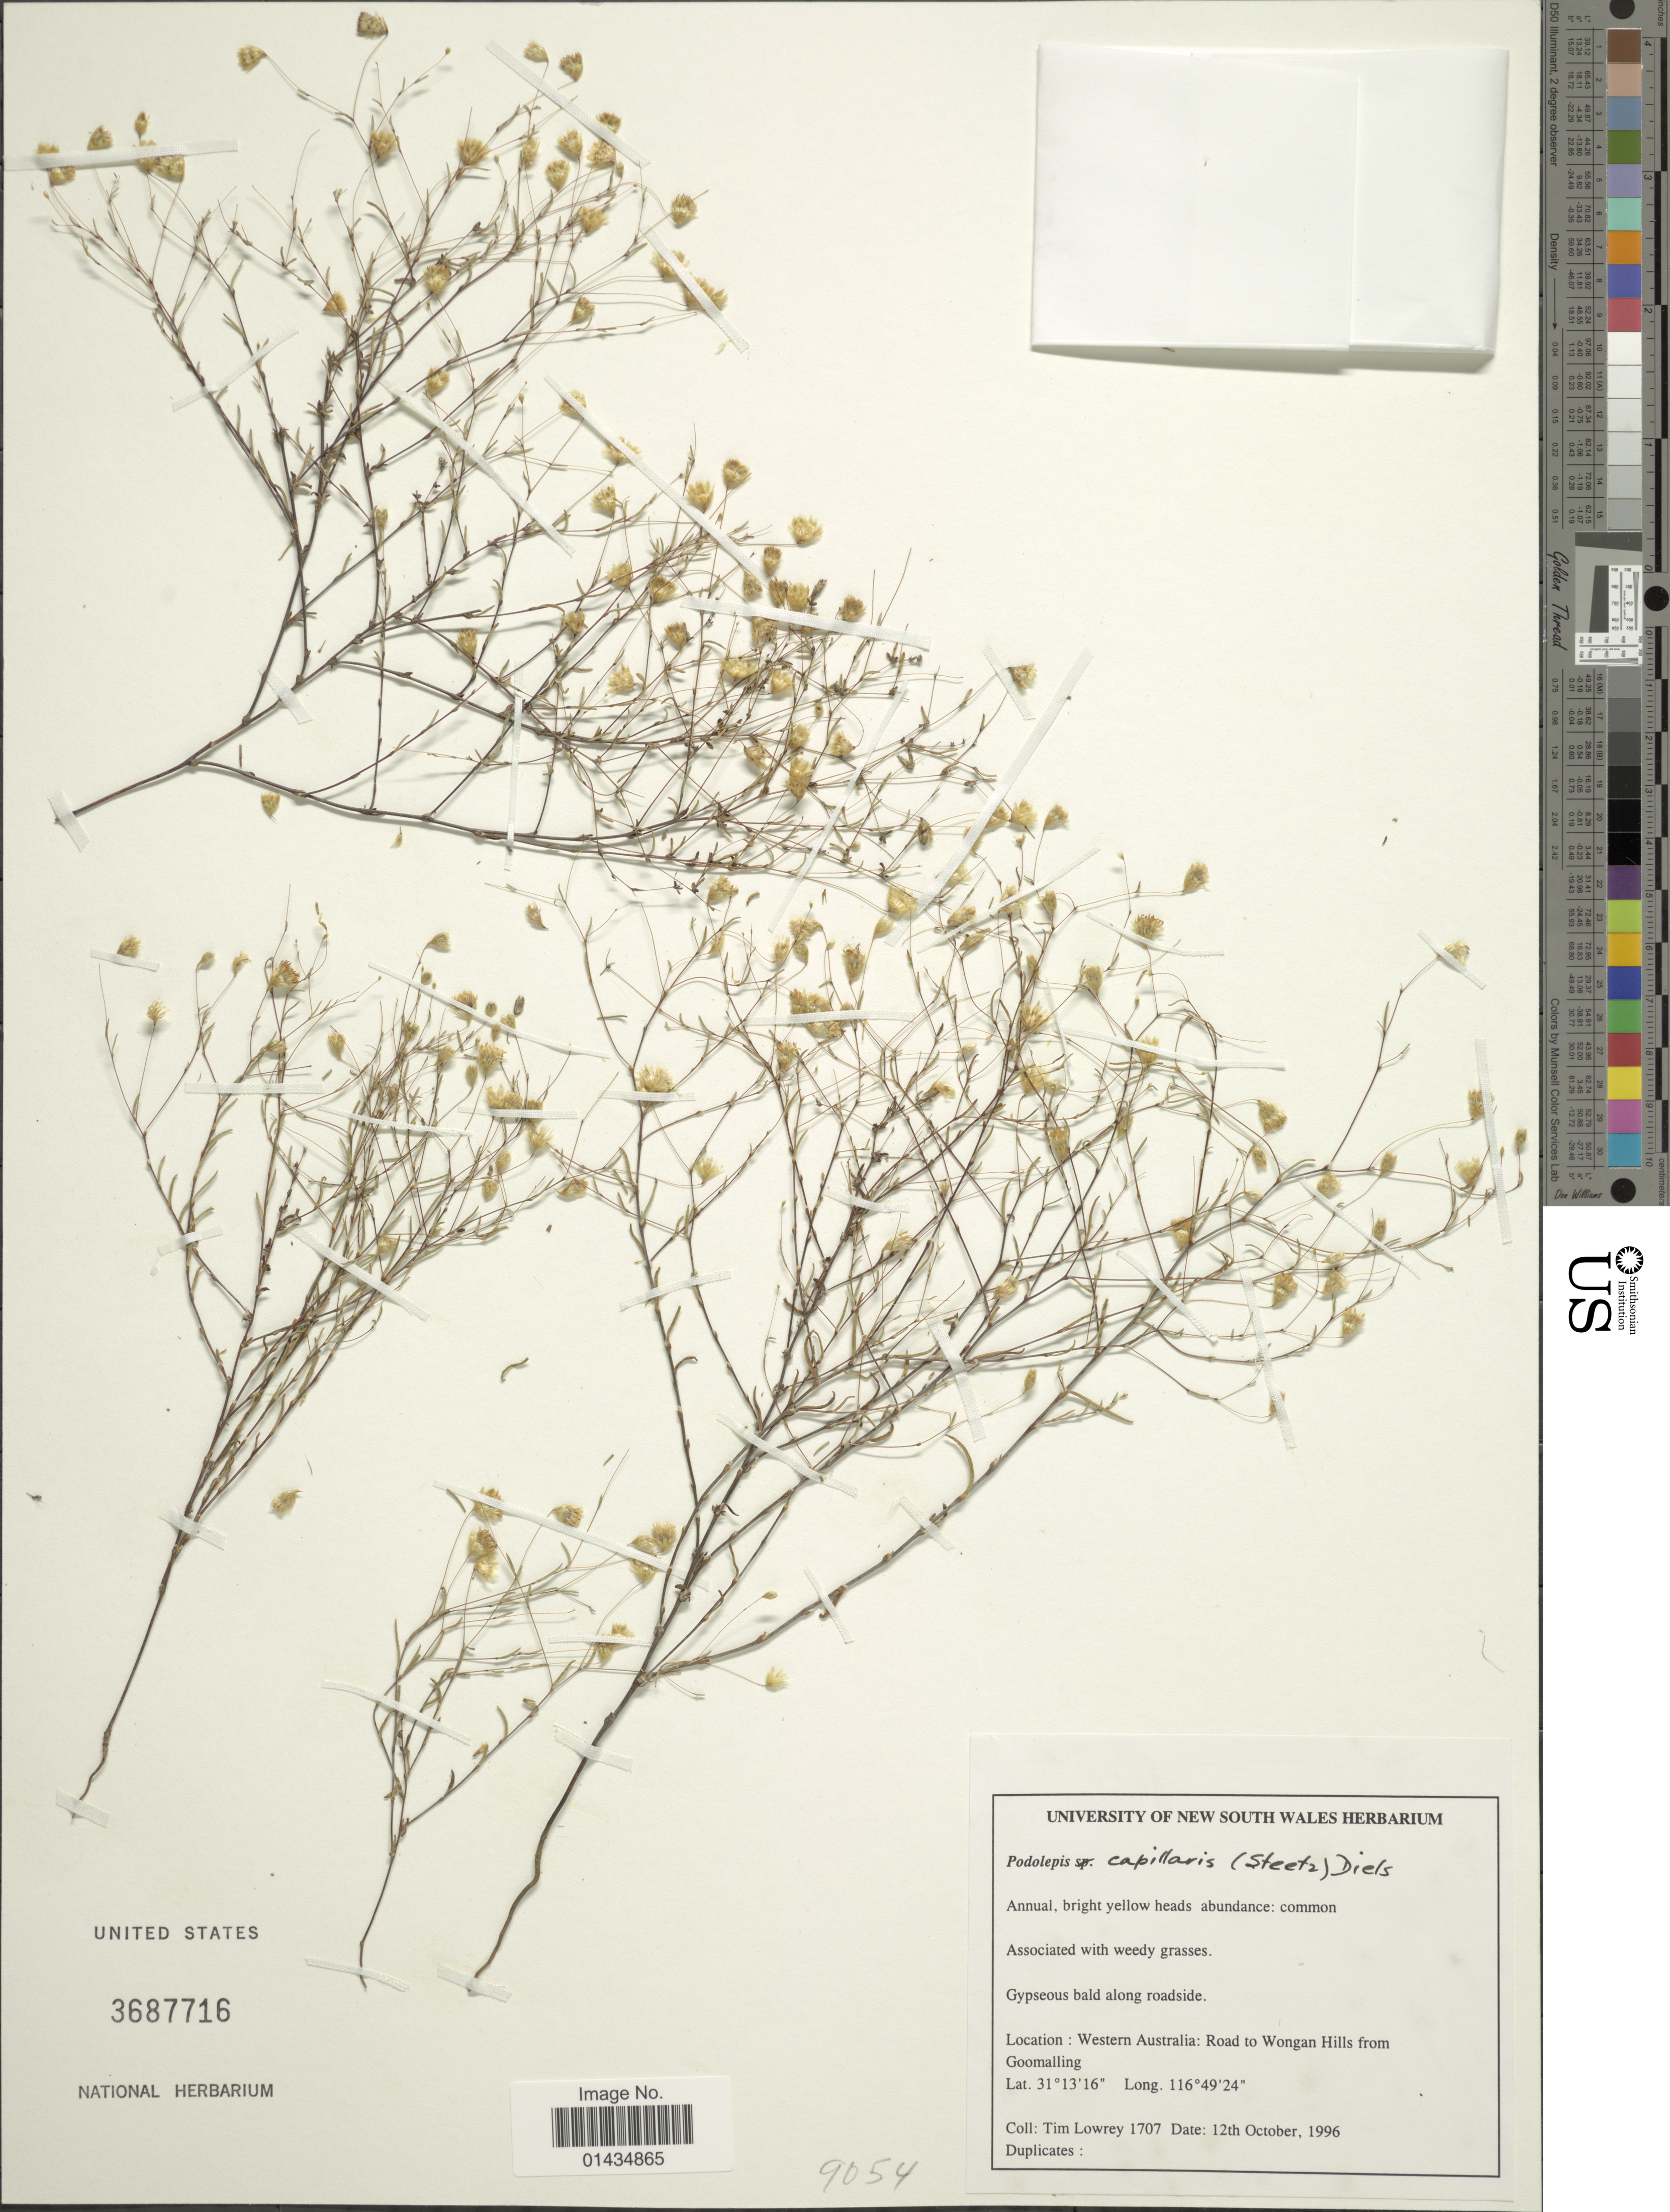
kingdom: Plantae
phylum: Tracheophyta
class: Magnoliopsida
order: Asterales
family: Asteraceae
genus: Podolepis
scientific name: Podolepis capillaris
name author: (Steetz) Diels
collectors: T. K. Lowrey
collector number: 1707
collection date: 1996-10-12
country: Australia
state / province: Western Australia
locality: Road to Wongan Hills from Goomalling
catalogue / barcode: US 3687716